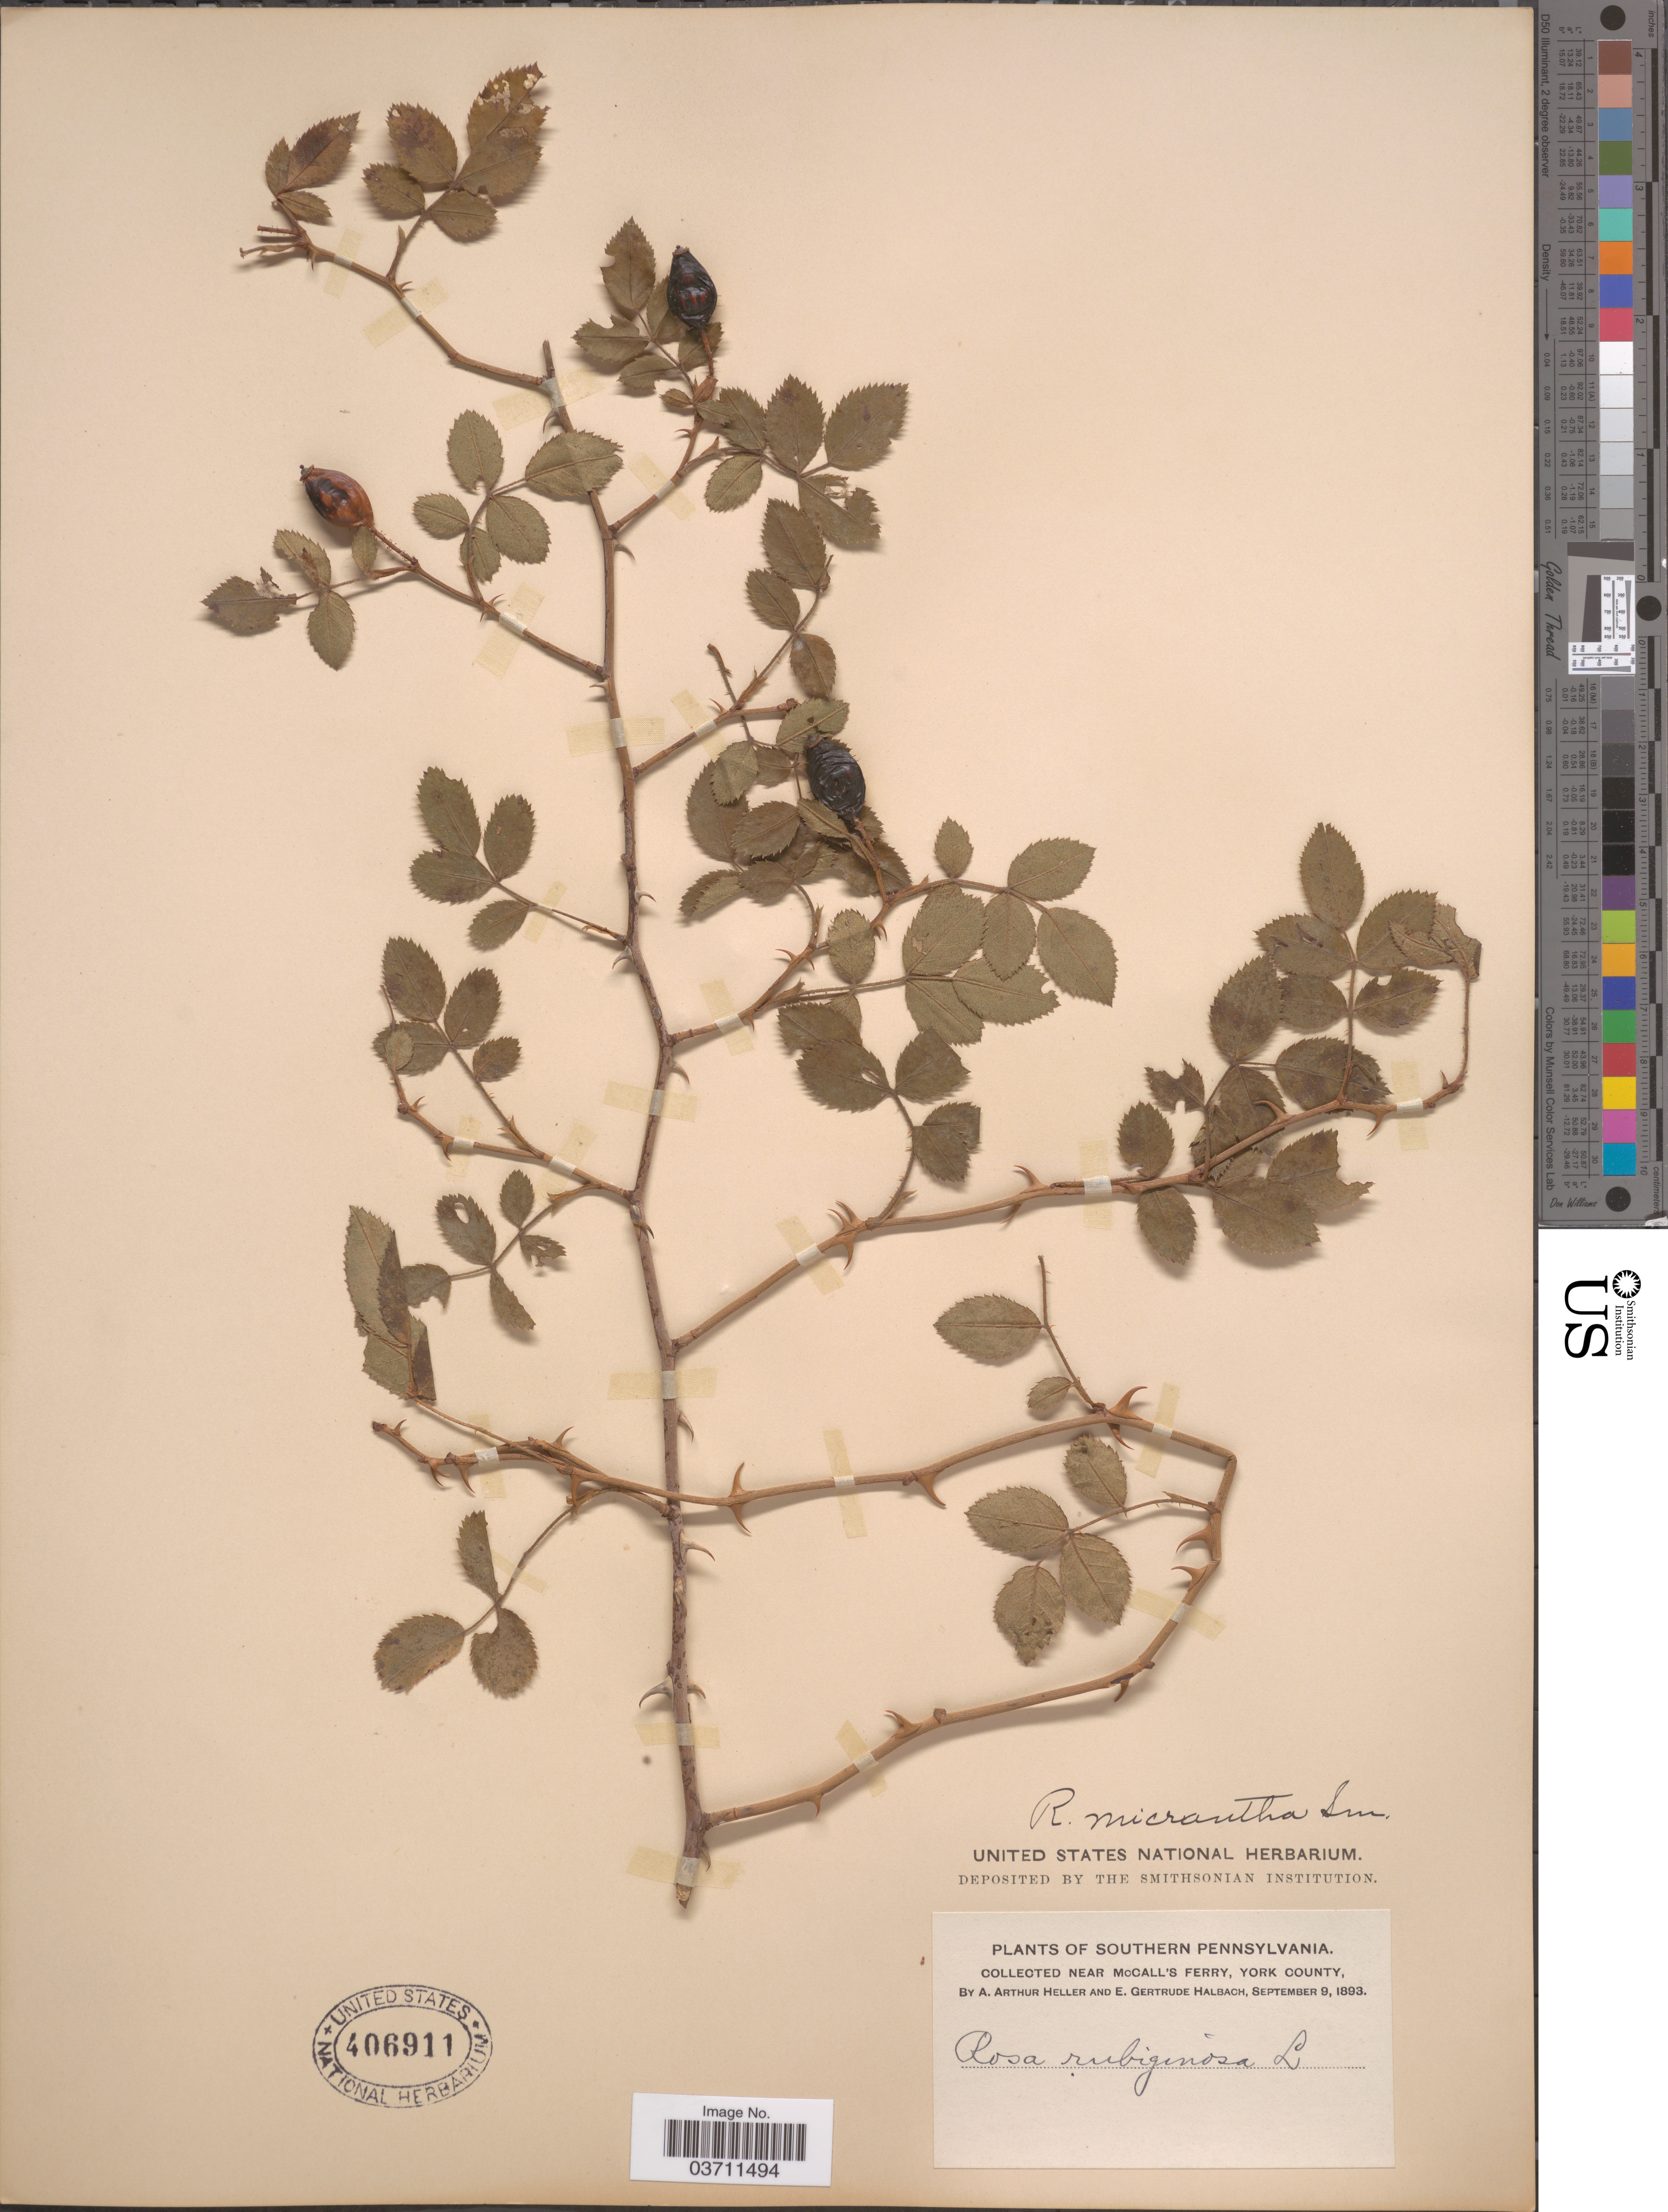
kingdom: Plantae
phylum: Tracheophyta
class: Magnoliopsida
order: Rosales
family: Rosaceae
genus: Rosa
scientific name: Rosa micrantha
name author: Borrer ex Small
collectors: A. A. Heller & E. G. Halbach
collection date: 1893-09-09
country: United States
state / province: Pennsylvania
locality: Southern Pennsylvania. Near McCall's Ferry, York County.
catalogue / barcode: US 406911